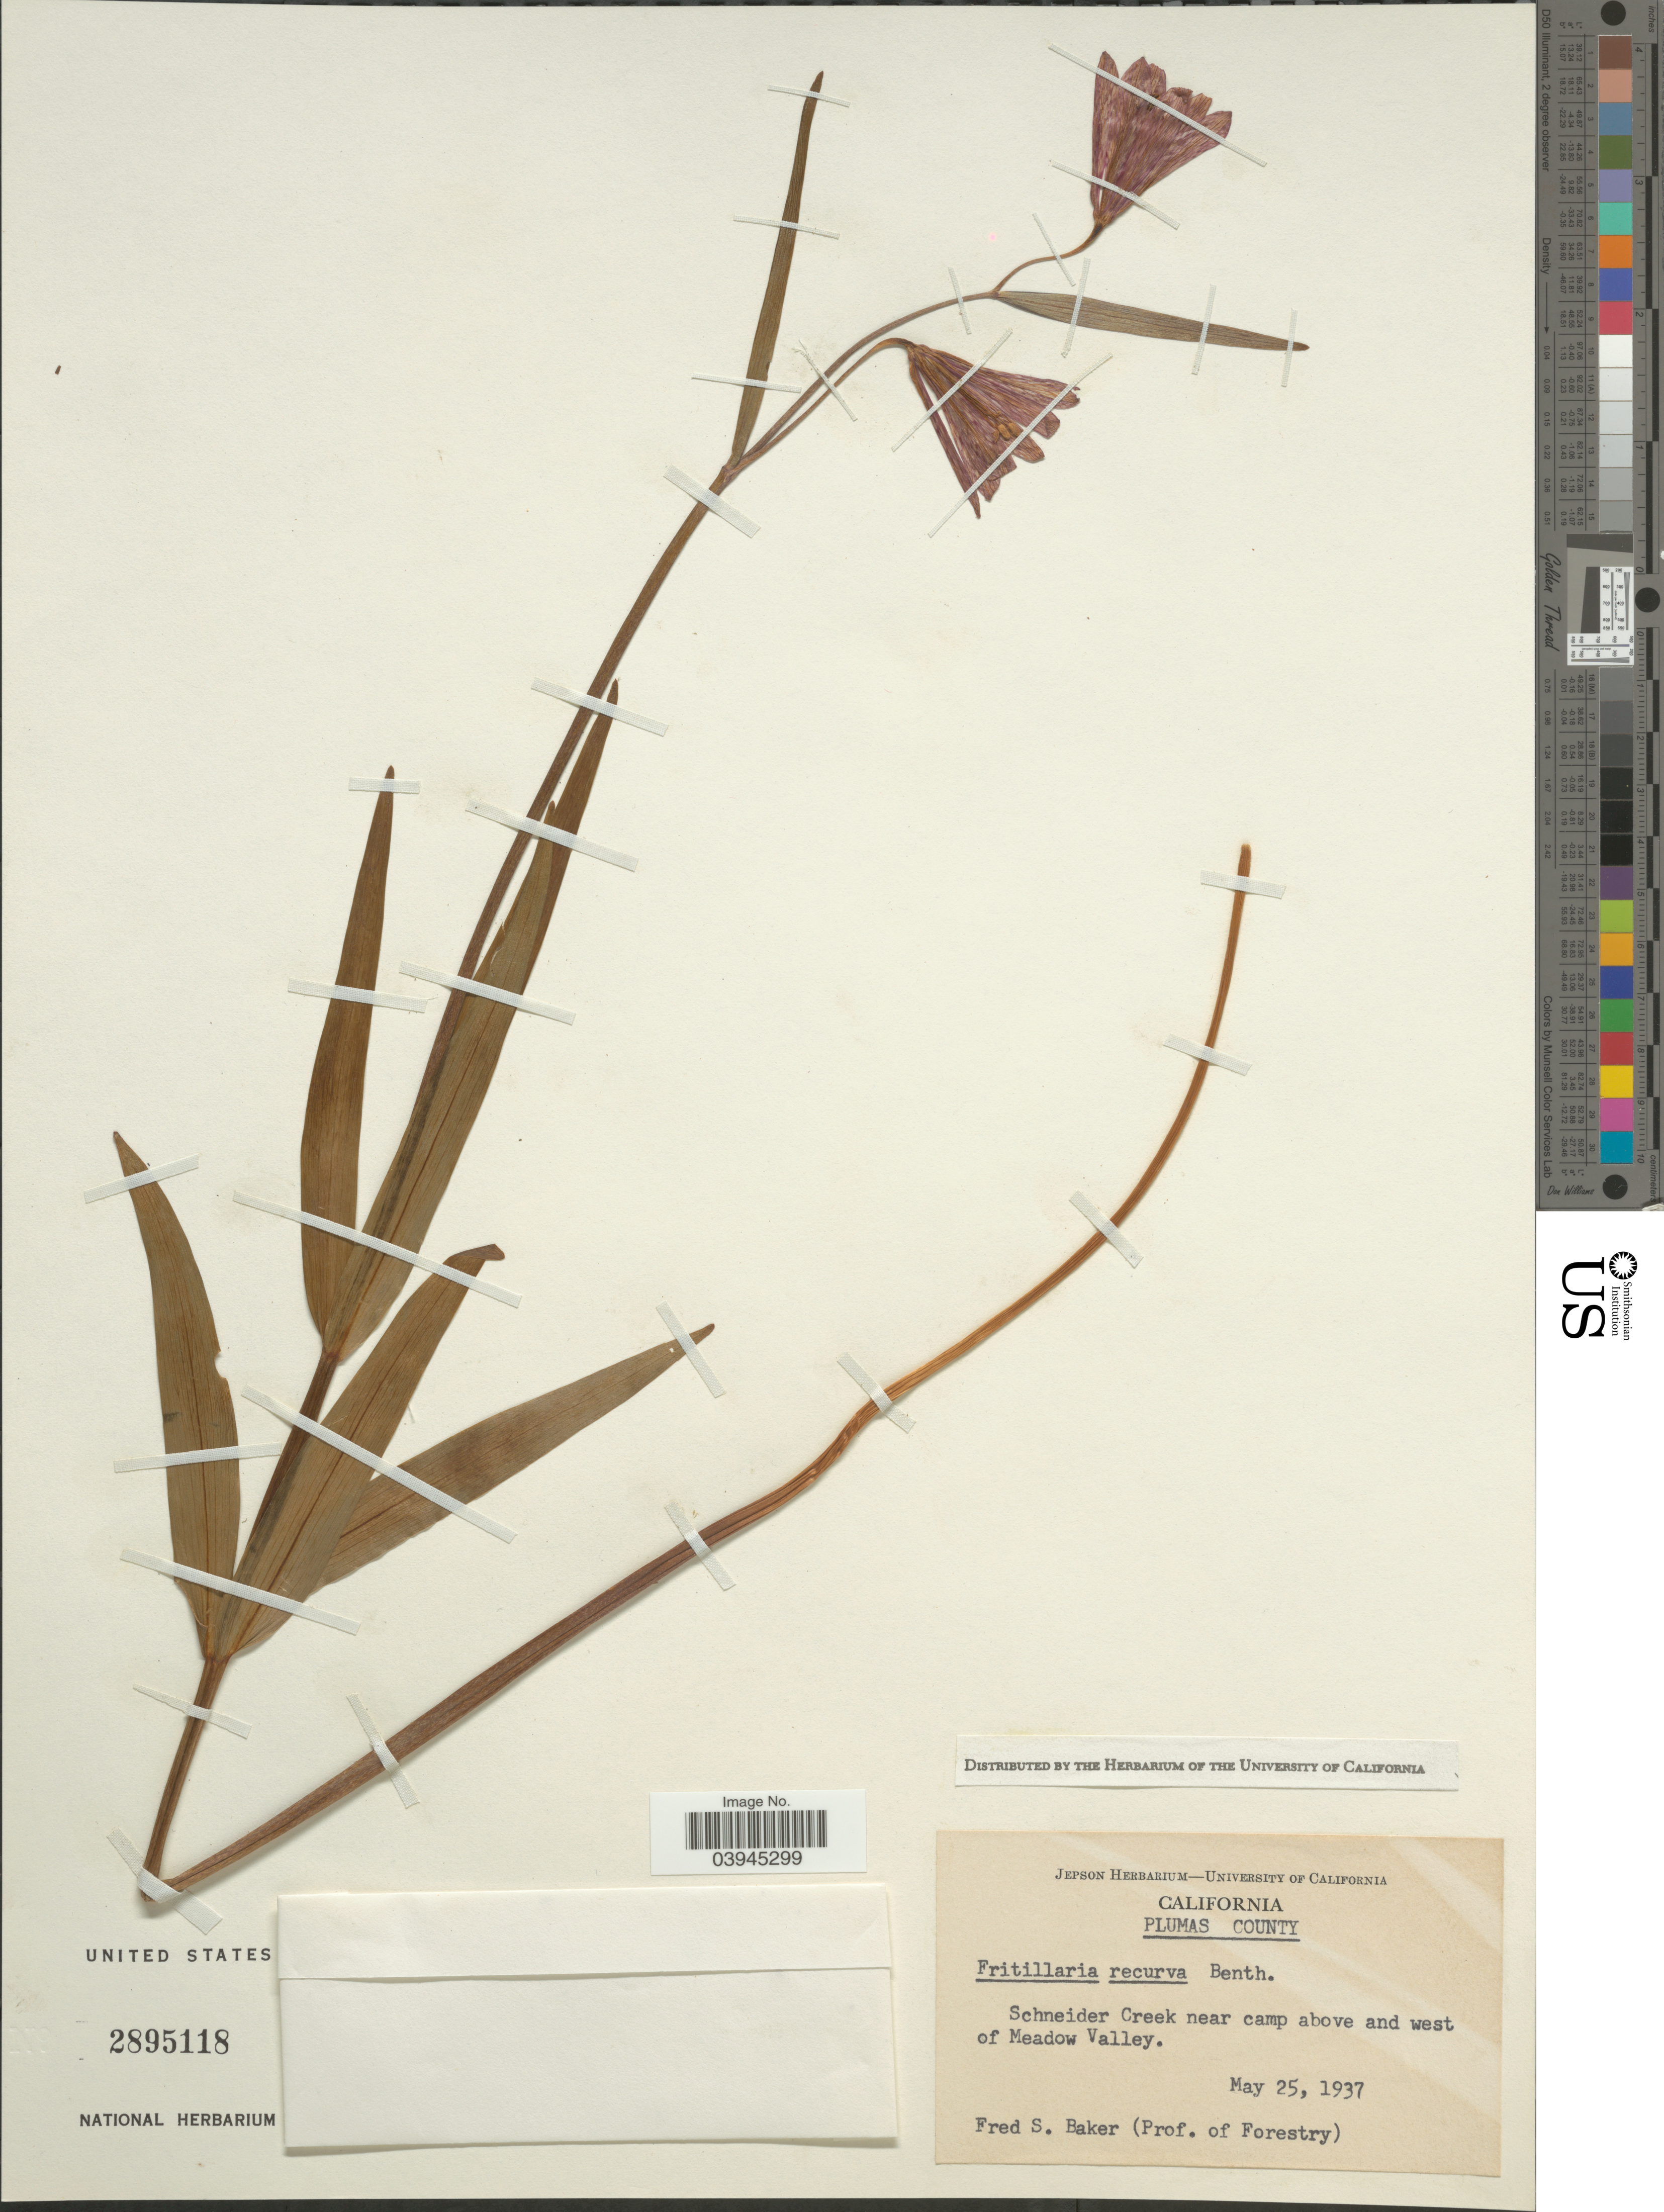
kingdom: Plantae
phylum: Tracheophyta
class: Liliopsida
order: Liliales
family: Liliaceae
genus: Fritillaria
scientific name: Fritillaria recurva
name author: Benth.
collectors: F. S. Baker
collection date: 1937-05-25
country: United States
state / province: California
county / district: Plumas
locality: Plumas County. Schneider Creek near camp above and west of Meadow Valley.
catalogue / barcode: US 2895118